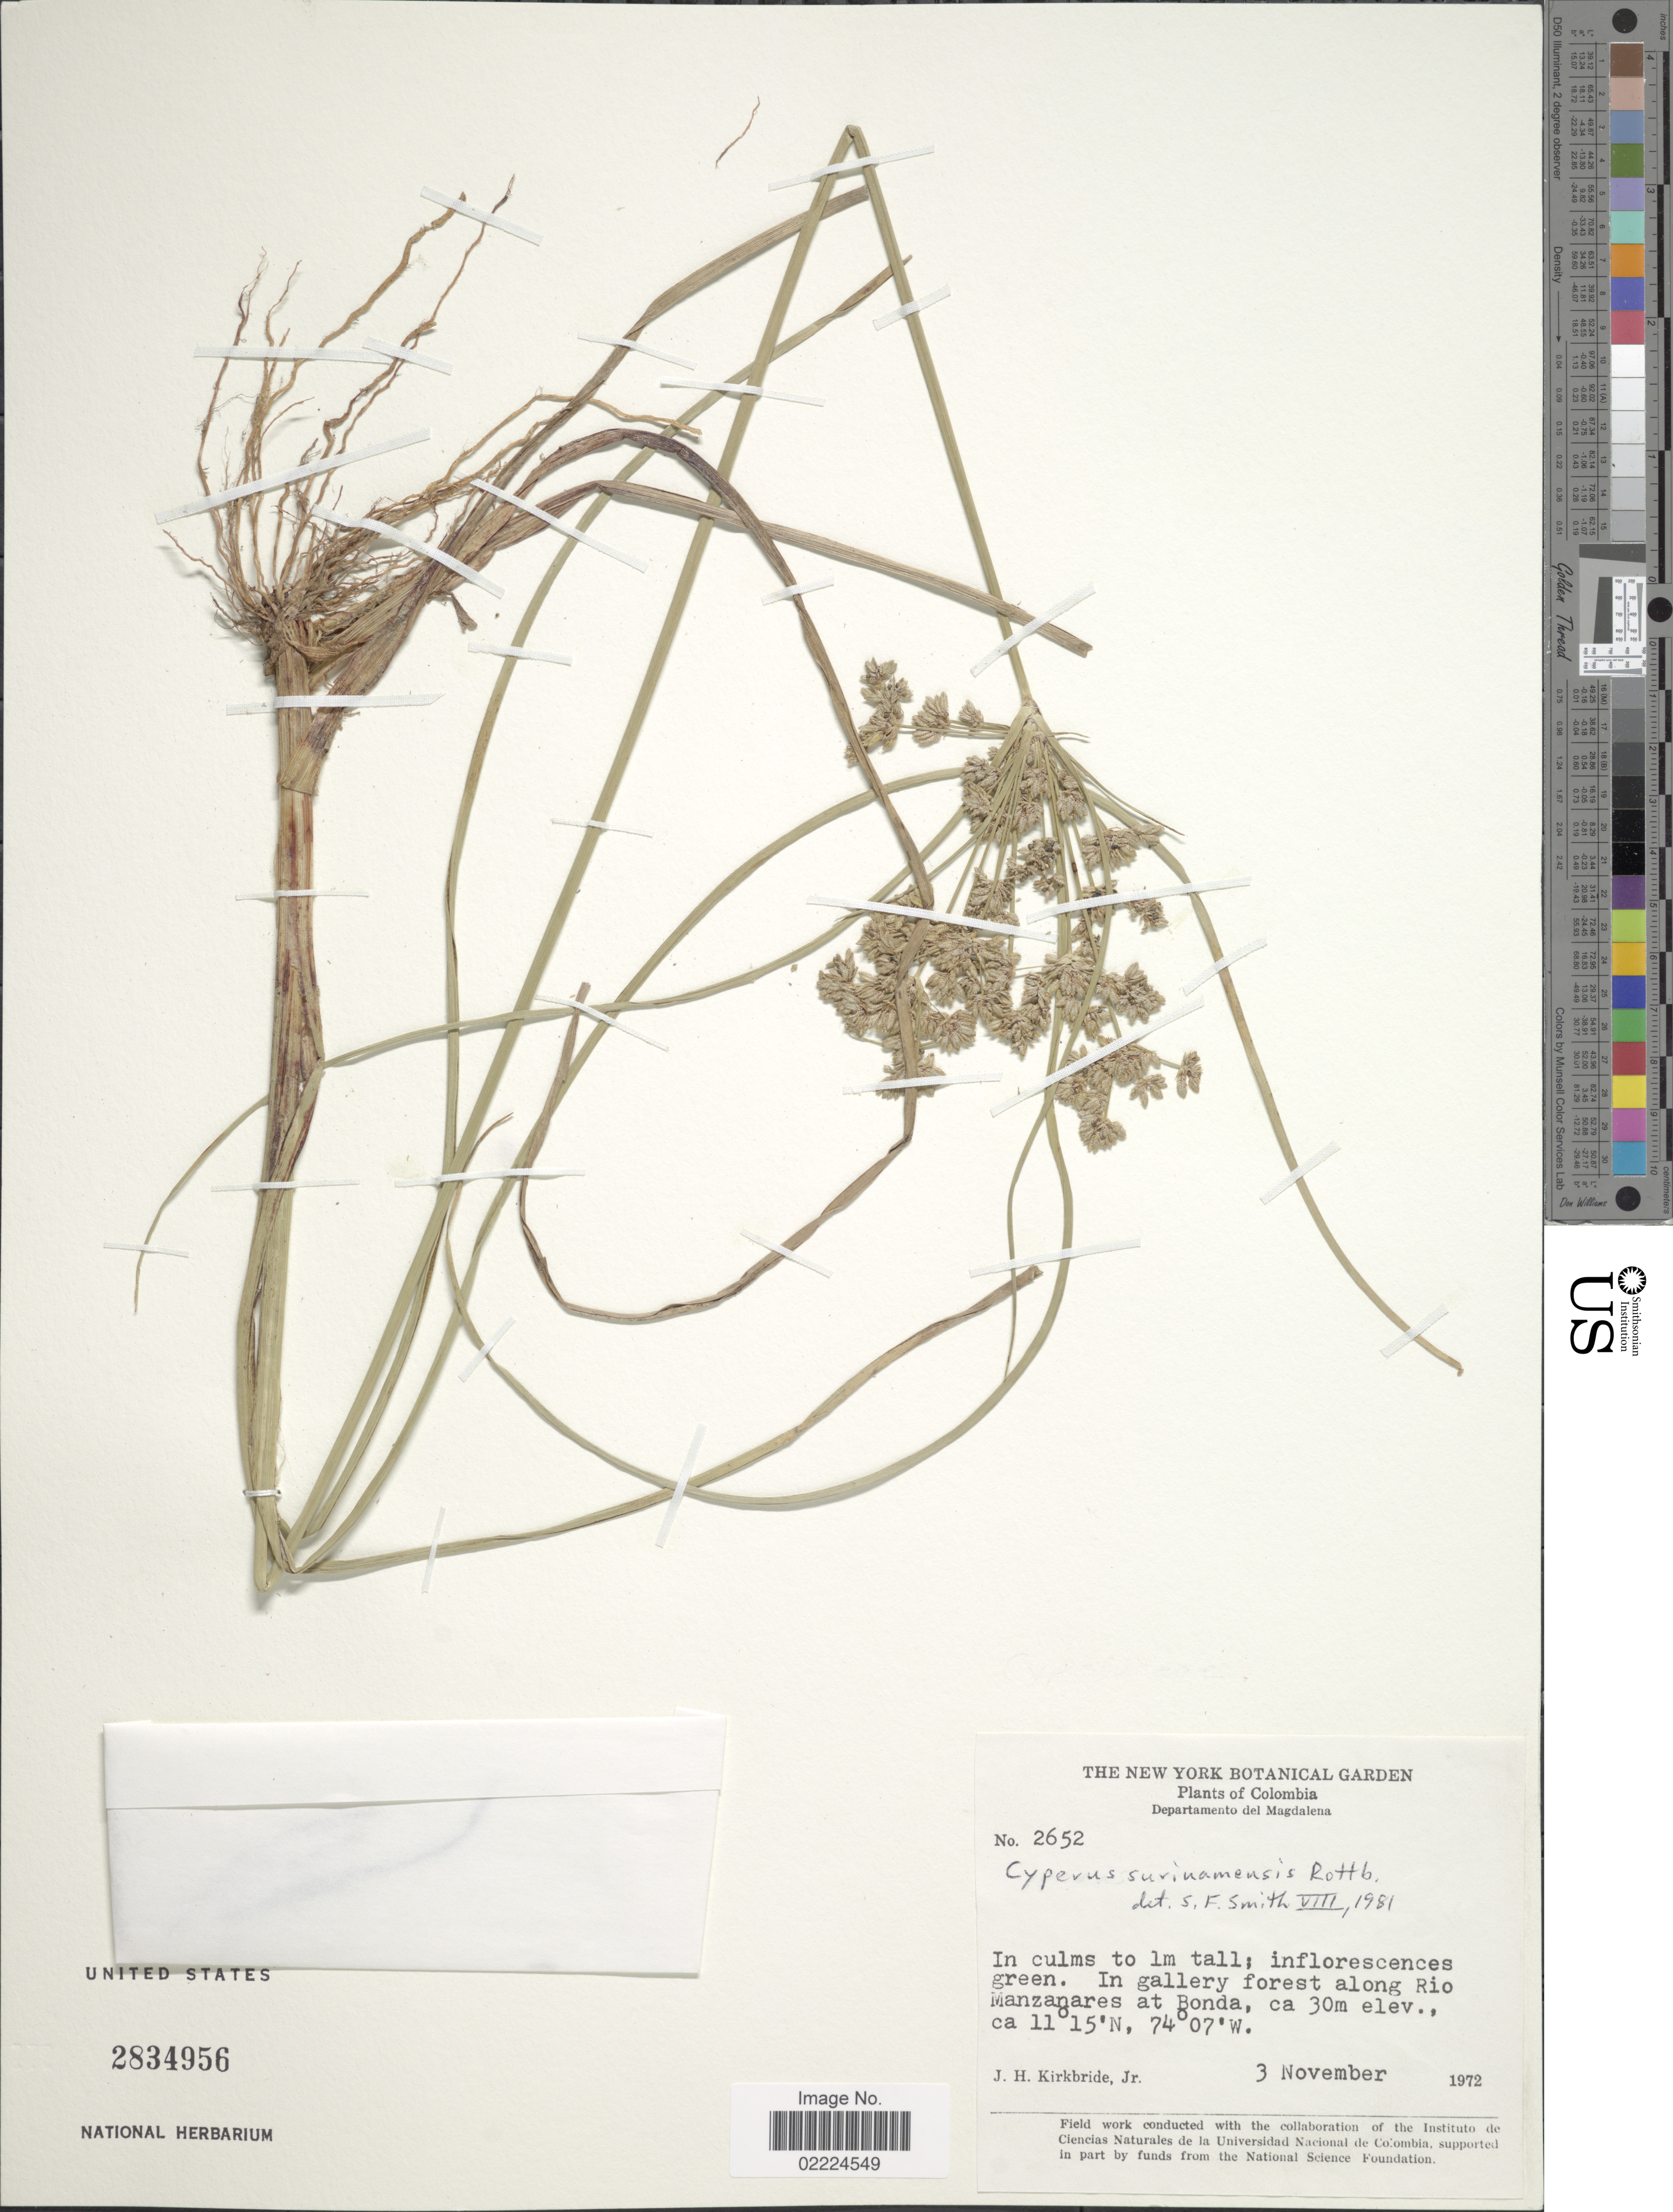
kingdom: Plantae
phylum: Tracheophyta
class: Liliopsida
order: Poales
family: Cyperaceae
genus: Cyperus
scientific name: Cyperus surinamensis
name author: Rottb.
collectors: J. H. Kirkbride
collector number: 2652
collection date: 1972-11-03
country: Colombia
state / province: Magdalena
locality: Departamento del Magdalena. In gallery forest along Rio Manzanares at Bonda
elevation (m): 30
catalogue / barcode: US 2834956